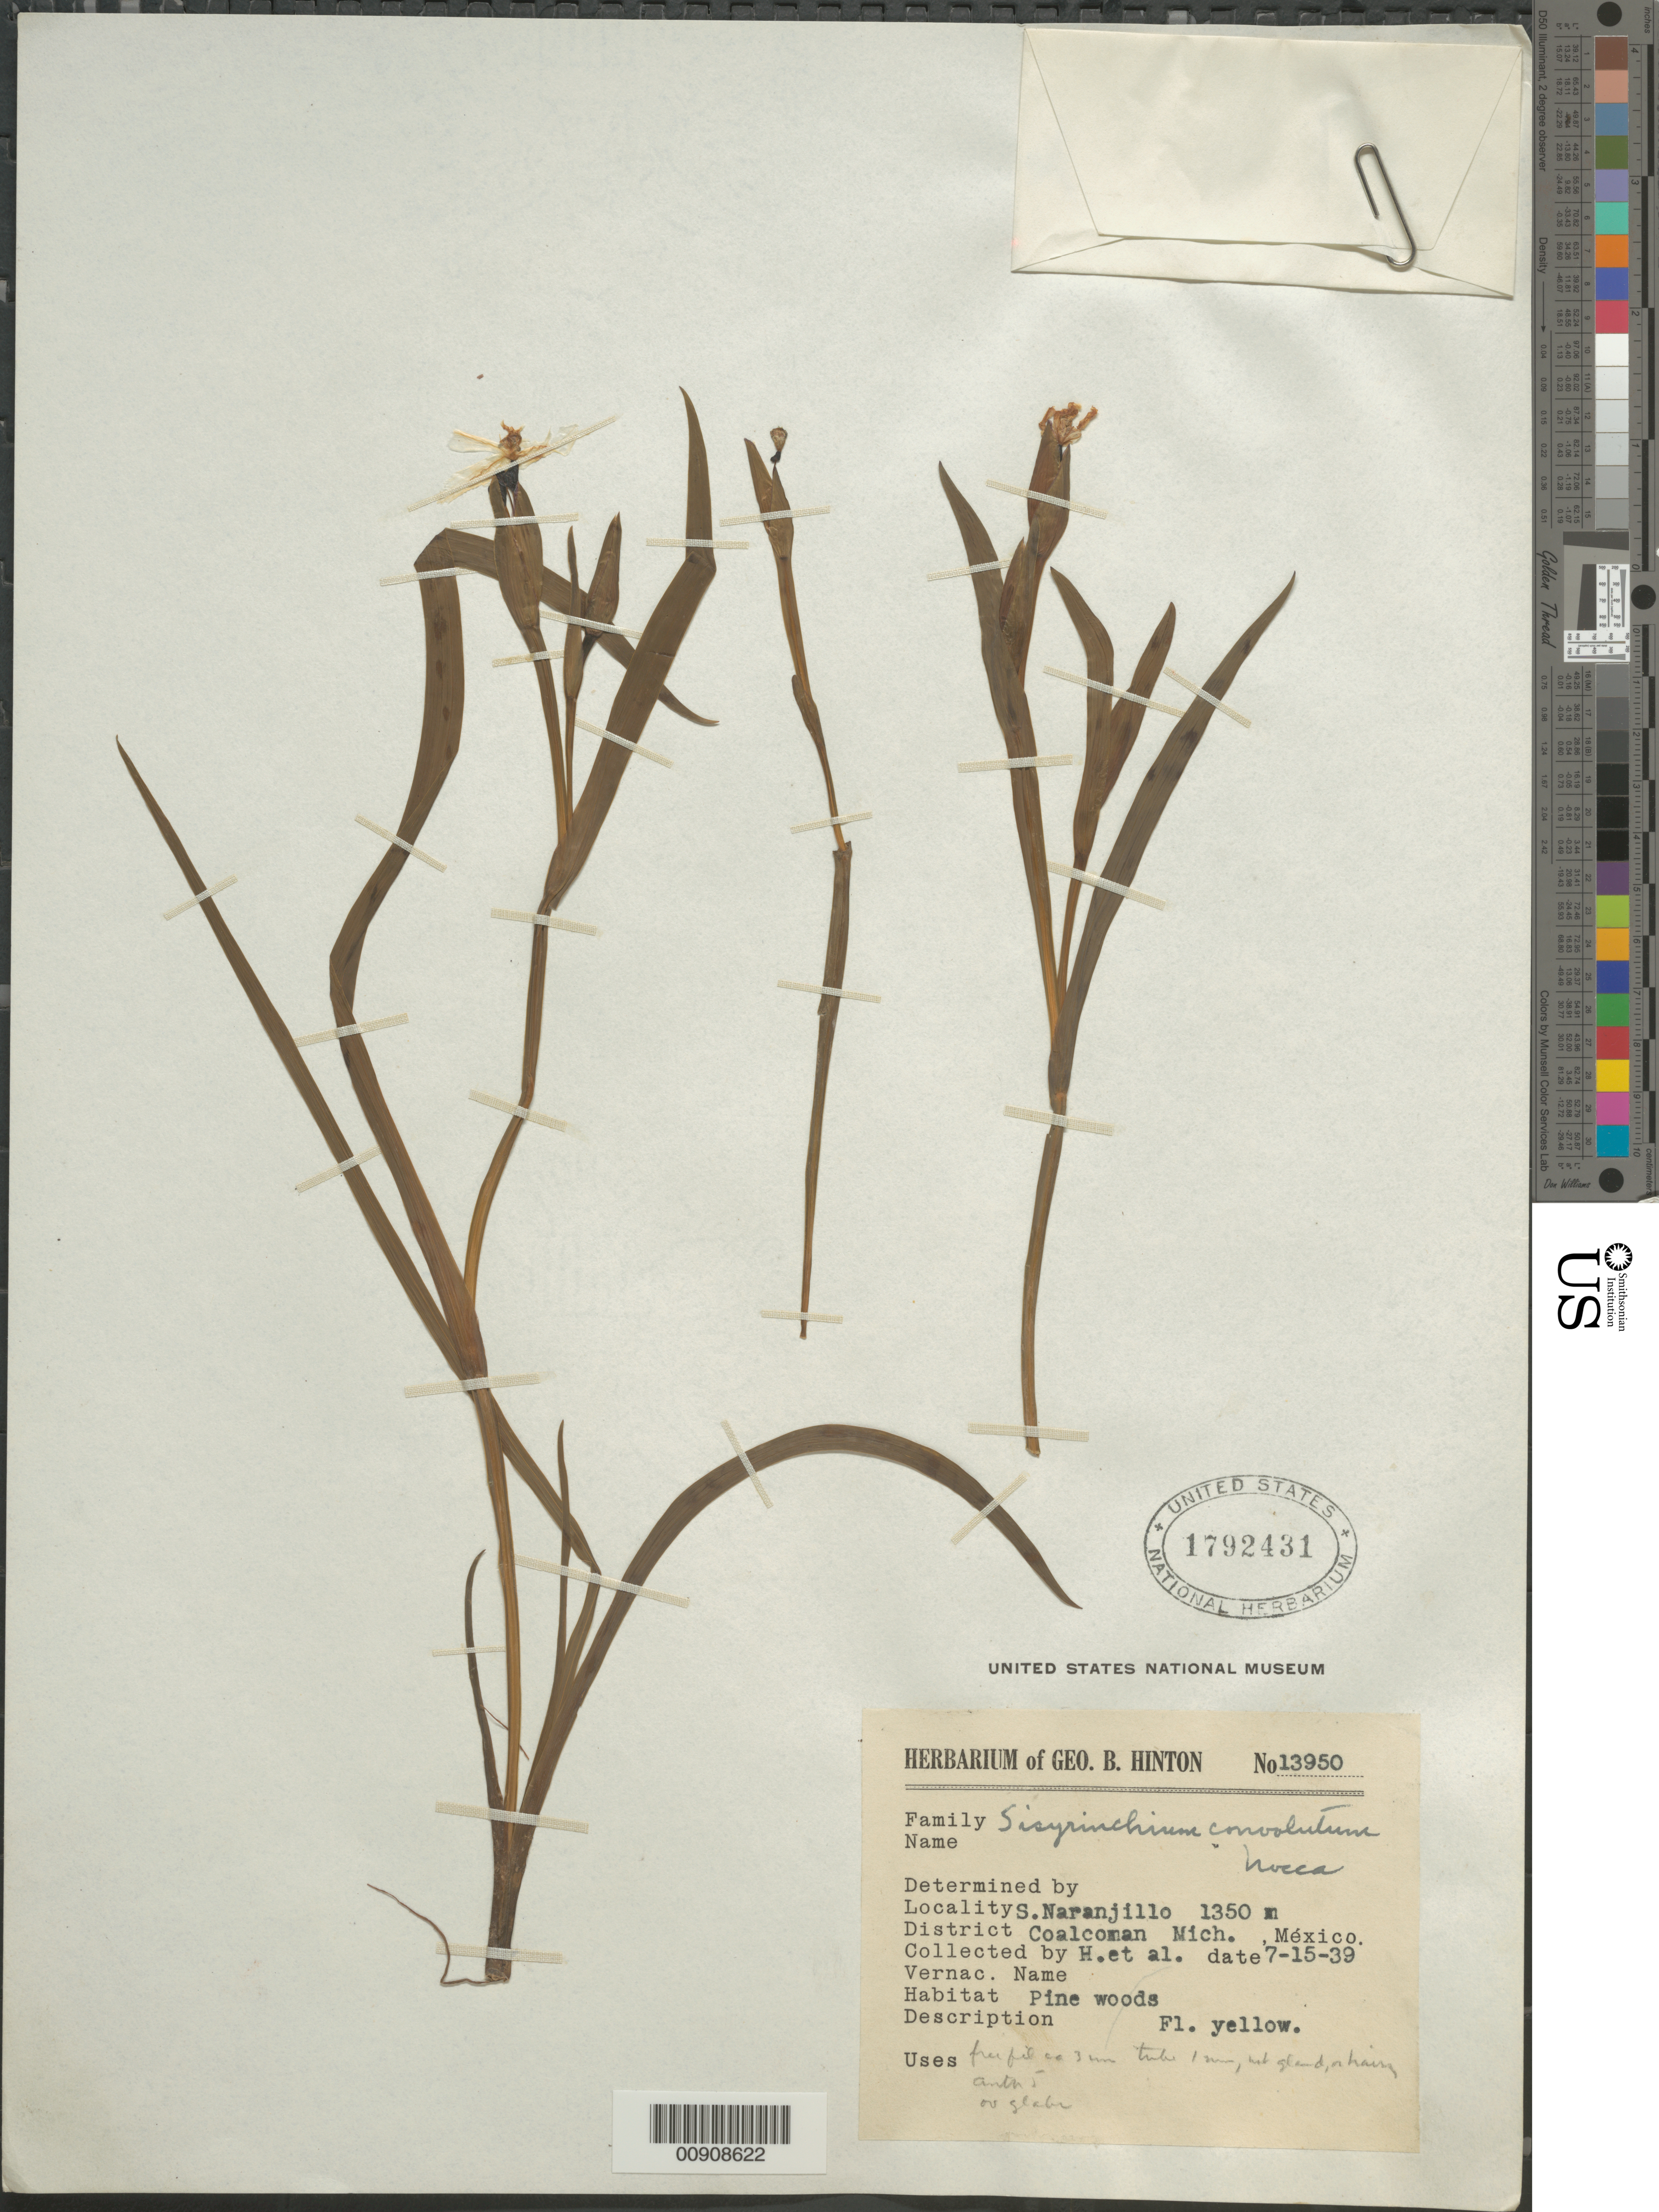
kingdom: Plantae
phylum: Tracheophyta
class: Liliopsida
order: Asparagales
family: Iridaceae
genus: Sisyrinchium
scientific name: Sisyrinchium convolutum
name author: Nocca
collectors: G. B. Hinton & et al.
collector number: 13950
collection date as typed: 15 Jul 1939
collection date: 1939-07-15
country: Mexico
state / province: Michoacán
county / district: Coalcomán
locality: S. Naranjillo, District Coalcomán, Michoacán.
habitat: Pine woods.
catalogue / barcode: US 1792431